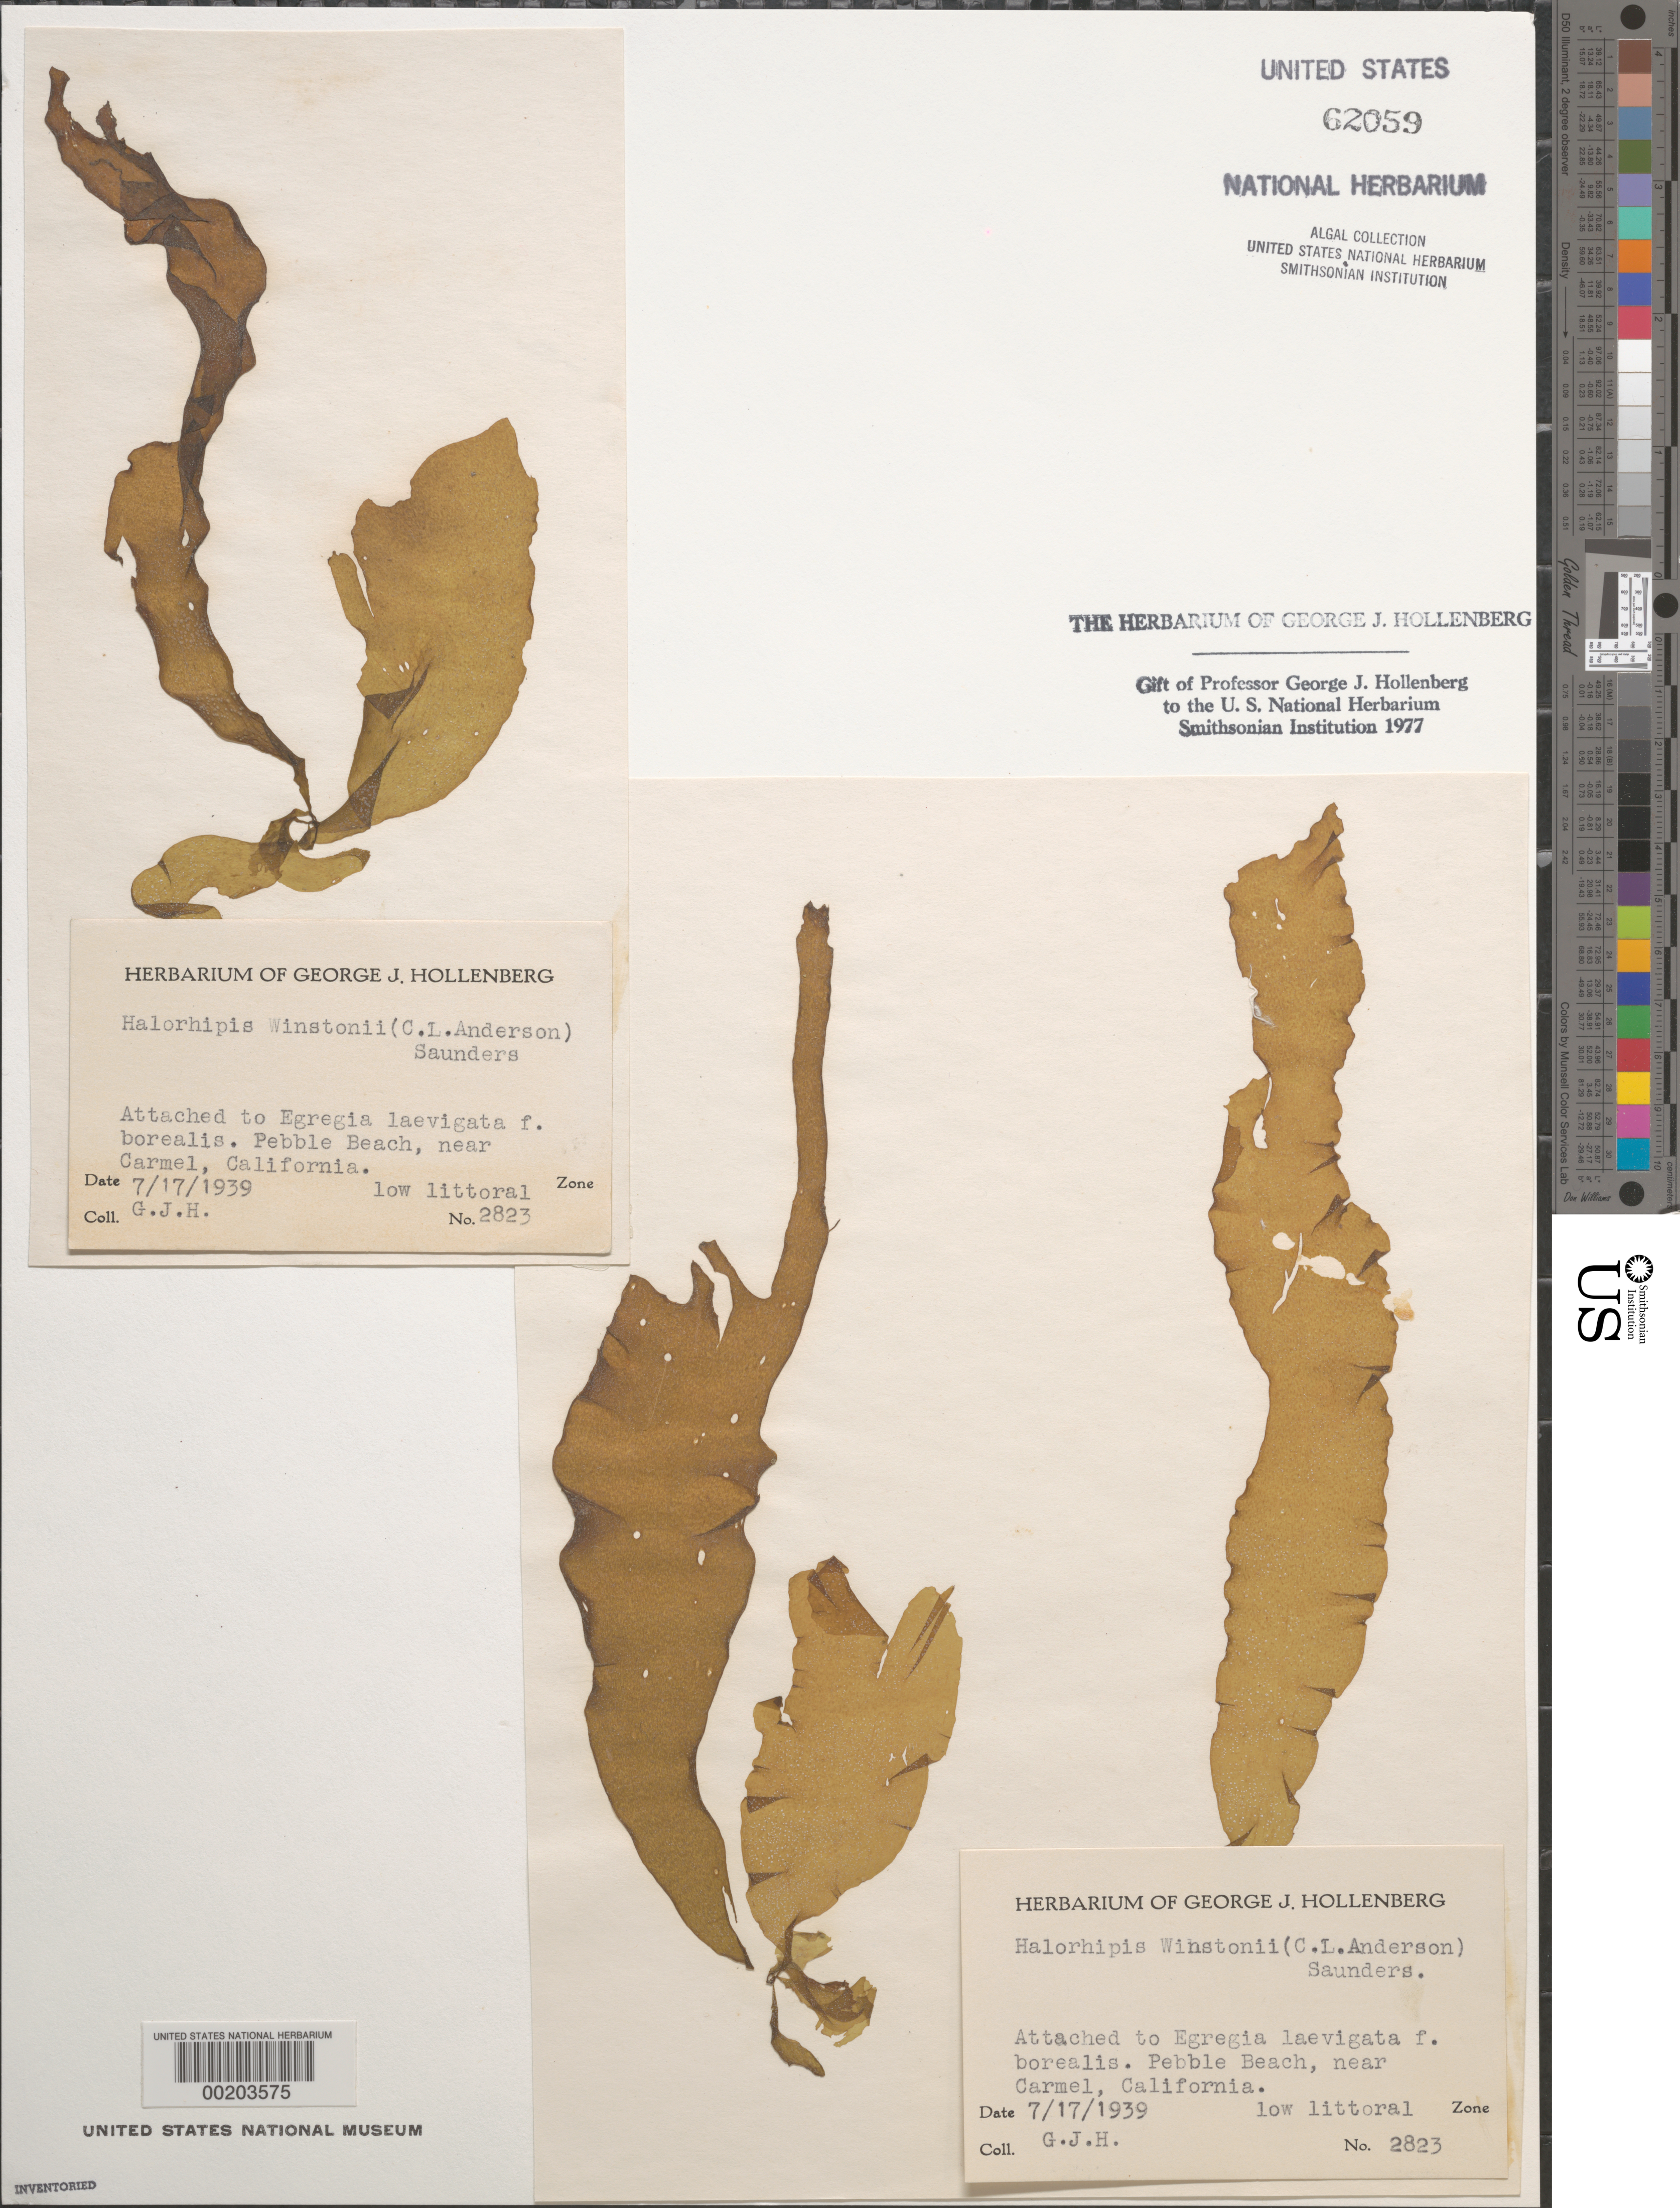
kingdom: Chromista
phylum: Ochrophyta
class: Phaeophyceae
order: Dictyosiphonales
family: Punctariaceae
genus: Halorhipis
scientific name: Halorhipis winstonii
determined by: Hollenberg, George J.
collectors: G. Hollenberg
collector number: GJH 2823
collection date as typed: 17 Jul 1939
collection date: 1939-07-17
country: United States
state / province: California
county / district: Monterey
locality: Pebble Beach, Carmel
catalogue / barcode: US 62059